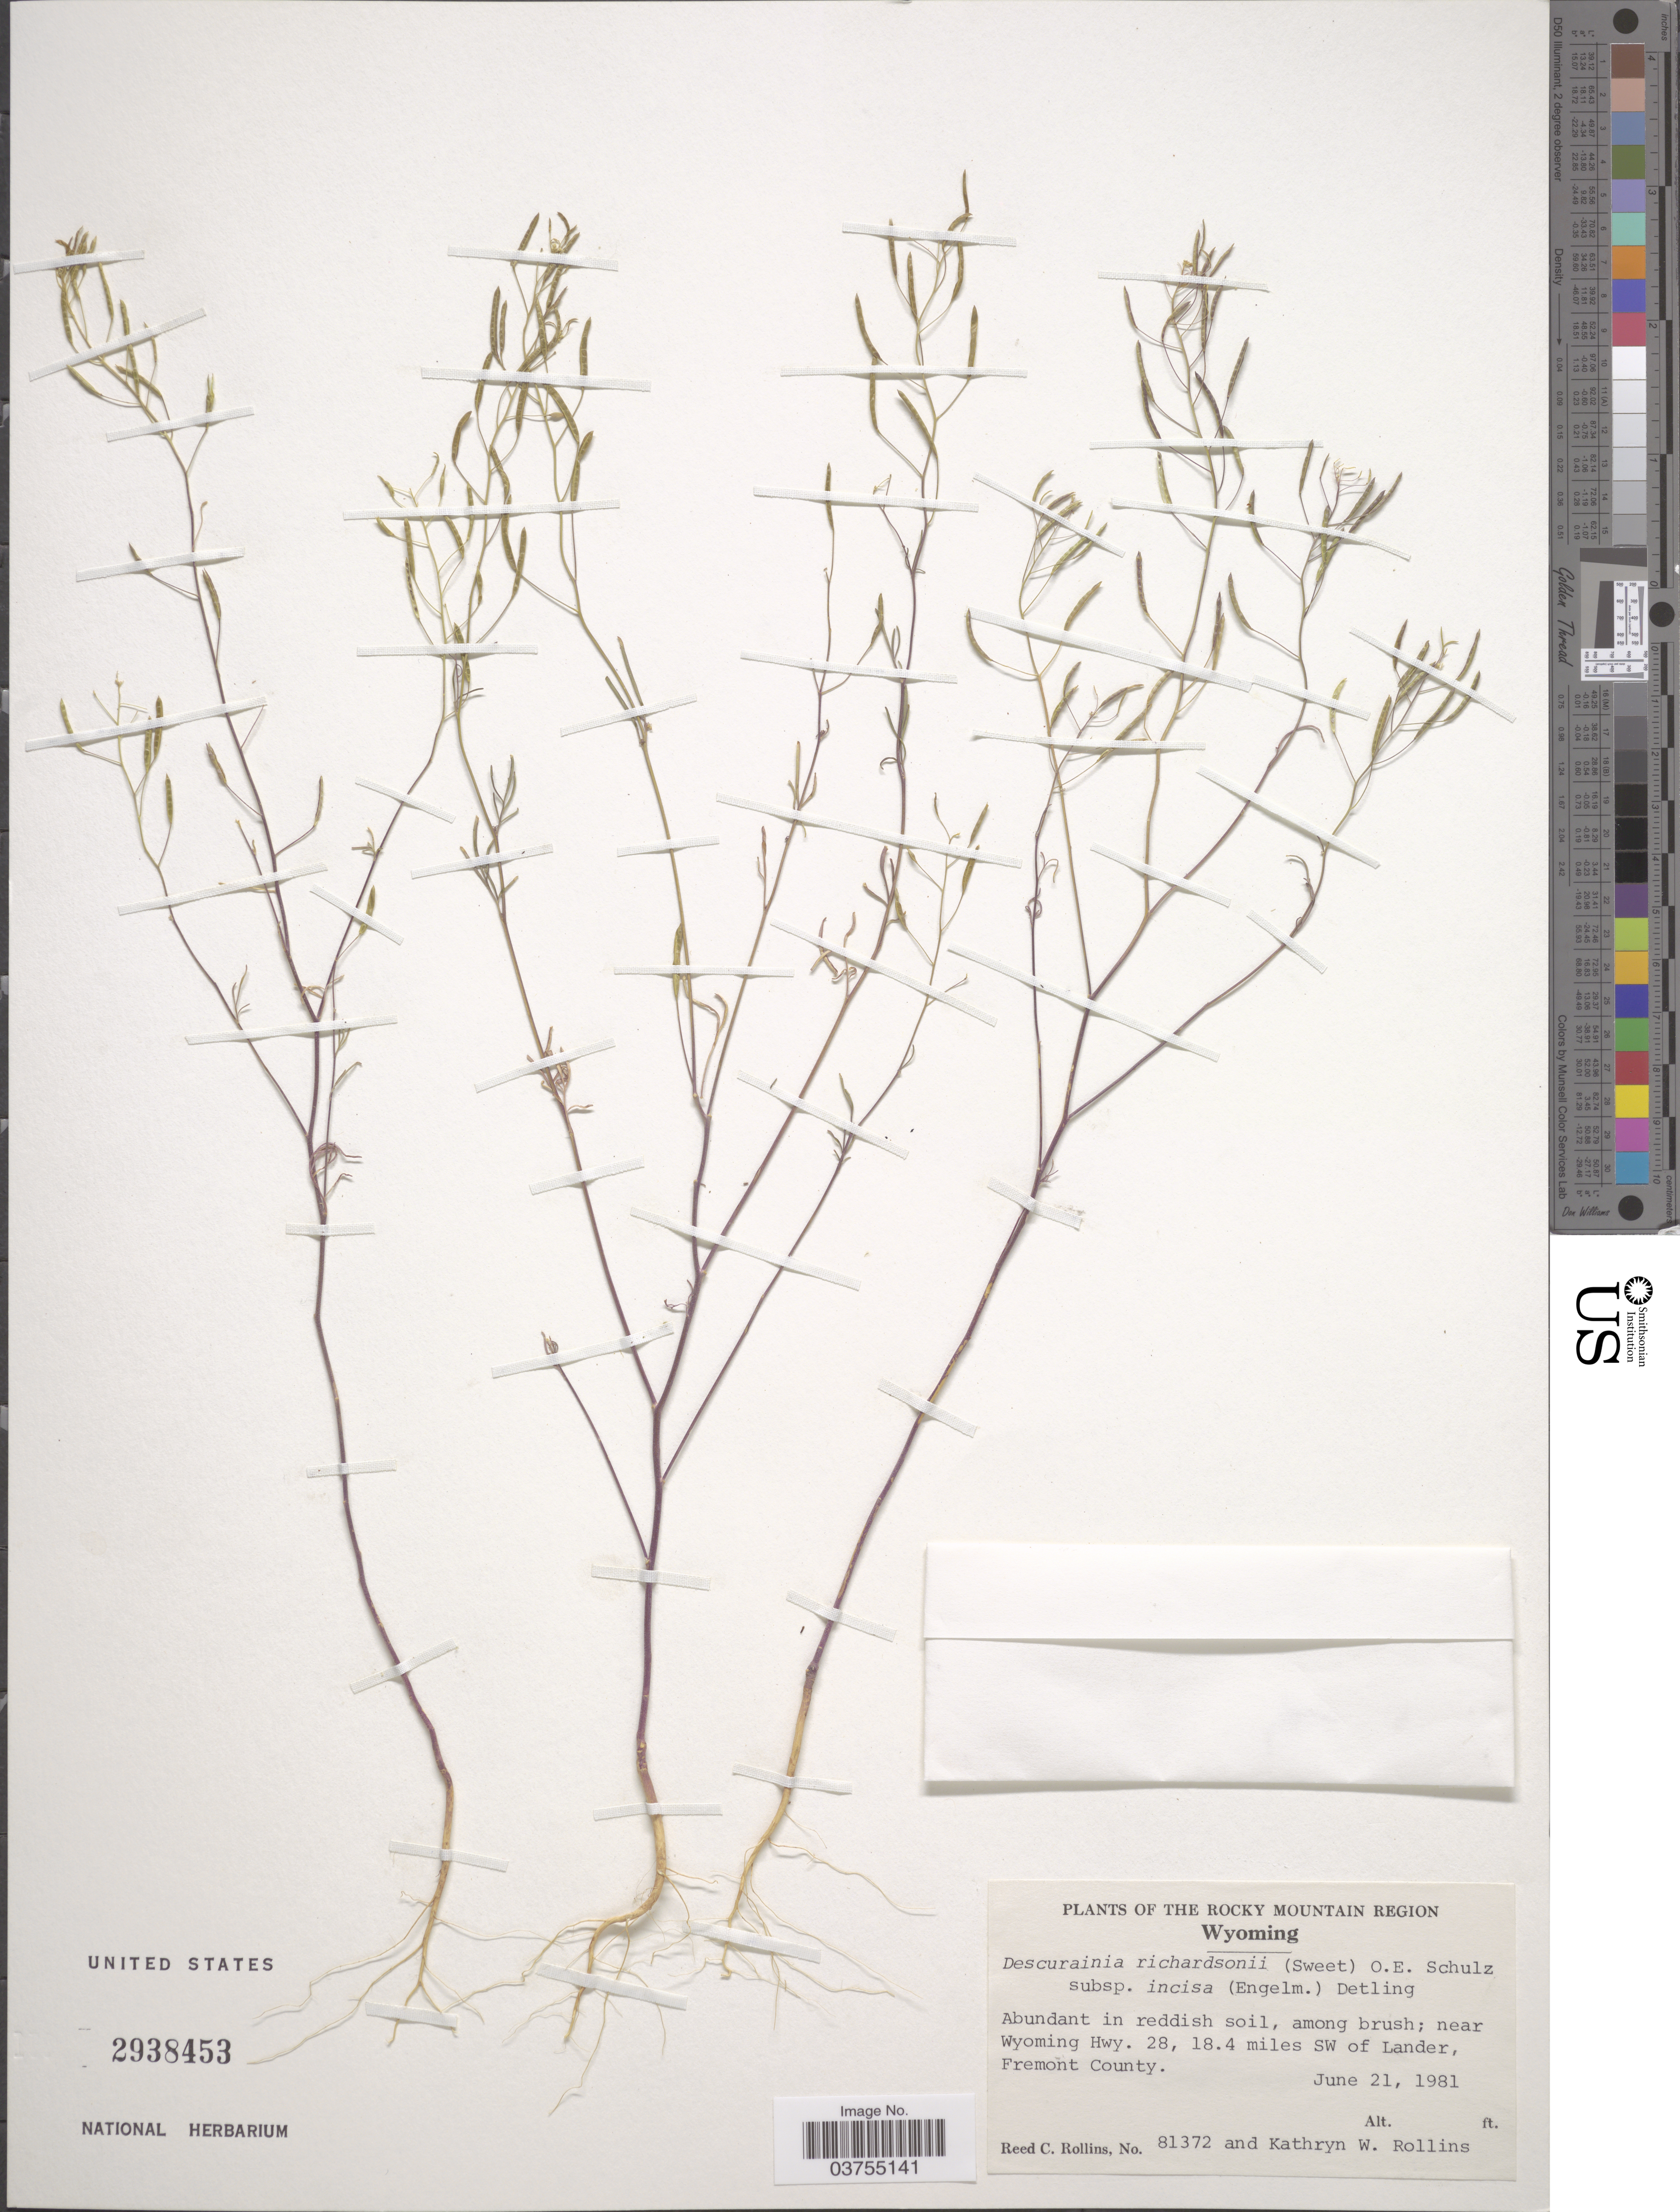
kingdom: Plantae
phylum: Tracheophyta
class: Magnoliopsida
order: Brassicales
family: Brassicaceae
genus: Descurainia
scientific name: Descurainia richardsonii subsp. incisa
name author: (Engelm. ex A. Gray) Detling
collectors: R. C. Rollins & K. W. Rollins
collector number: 81372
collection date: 1981-06-21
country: United States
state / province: Wyoming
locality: The Rocky Mountain Region. Near Wyoming Hwy. 28, 18.4 miles SW of Lander, Fremont County.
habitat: abundant in red soil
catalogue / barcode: US 2938453